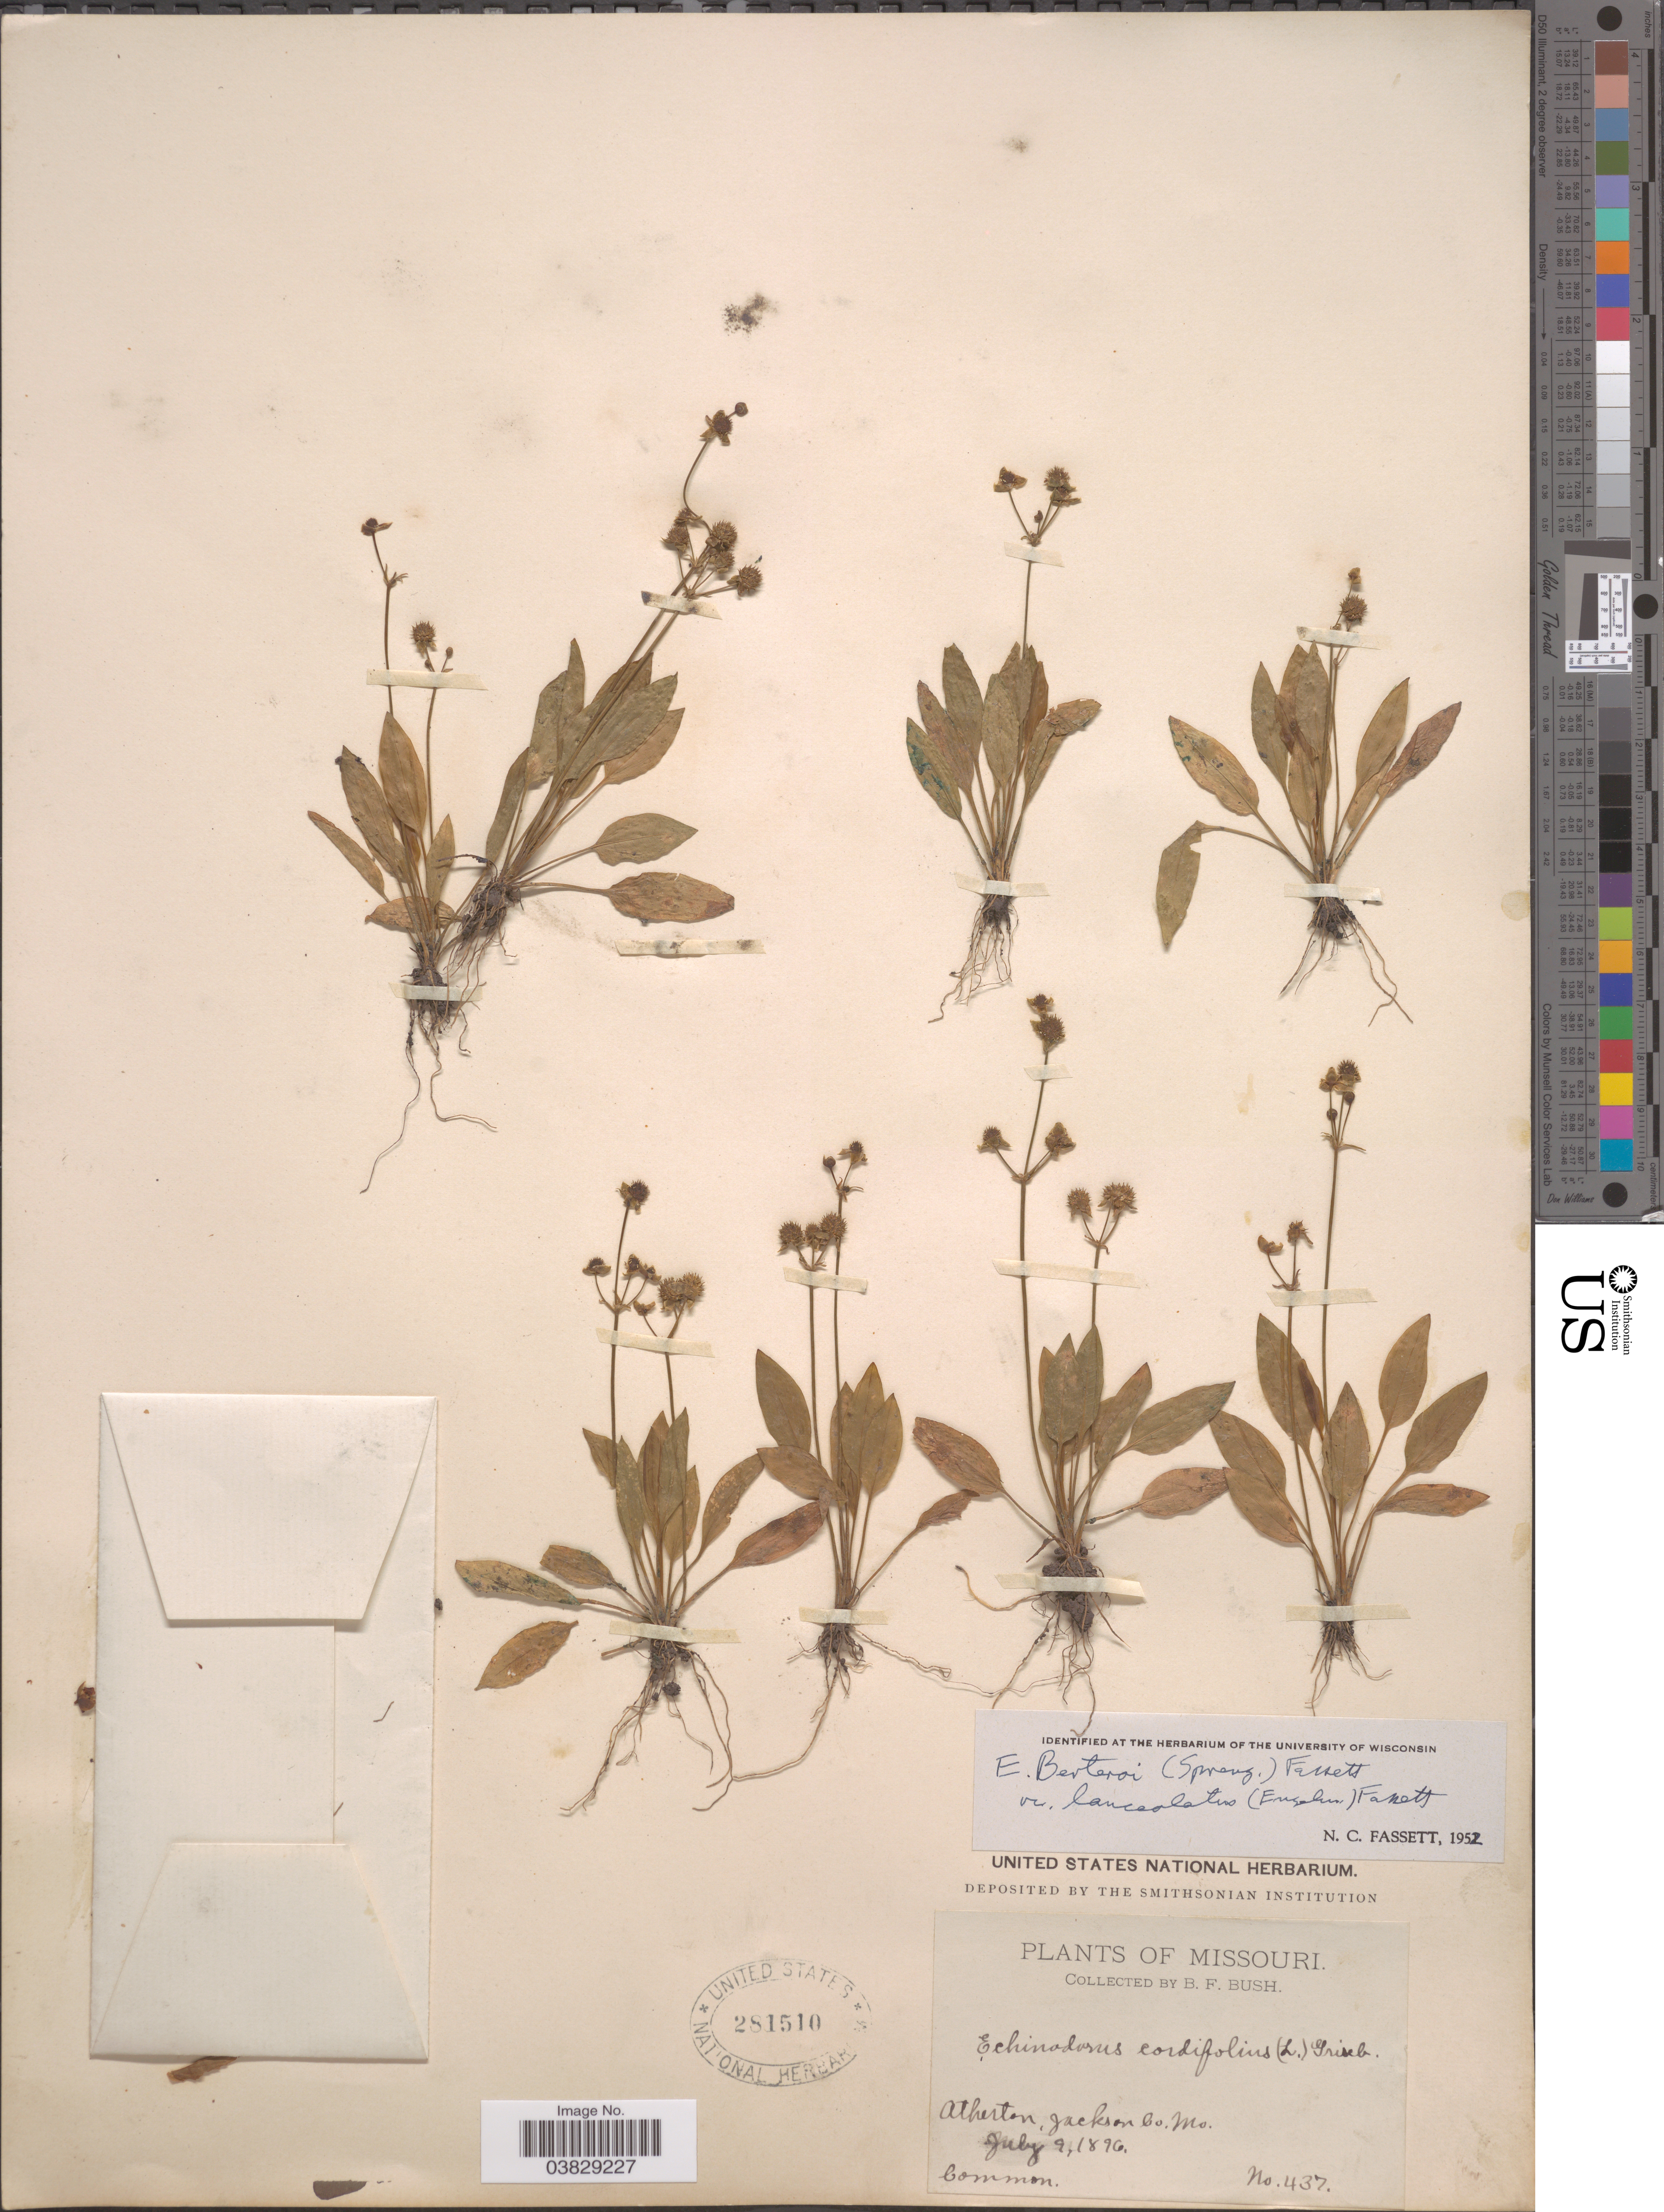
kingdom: Plantae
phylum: Tracheophyta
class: Liliopsida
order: Alismatales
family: Alismataceae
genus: Echinodorus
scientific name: Echinodorus berteroi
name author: (Spreng.) Fassett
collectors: B. F. Bush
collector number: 437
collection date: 1896-07-09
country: United States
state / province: Missouri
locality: Atherton, Jackson Co.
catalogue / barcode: US 281510